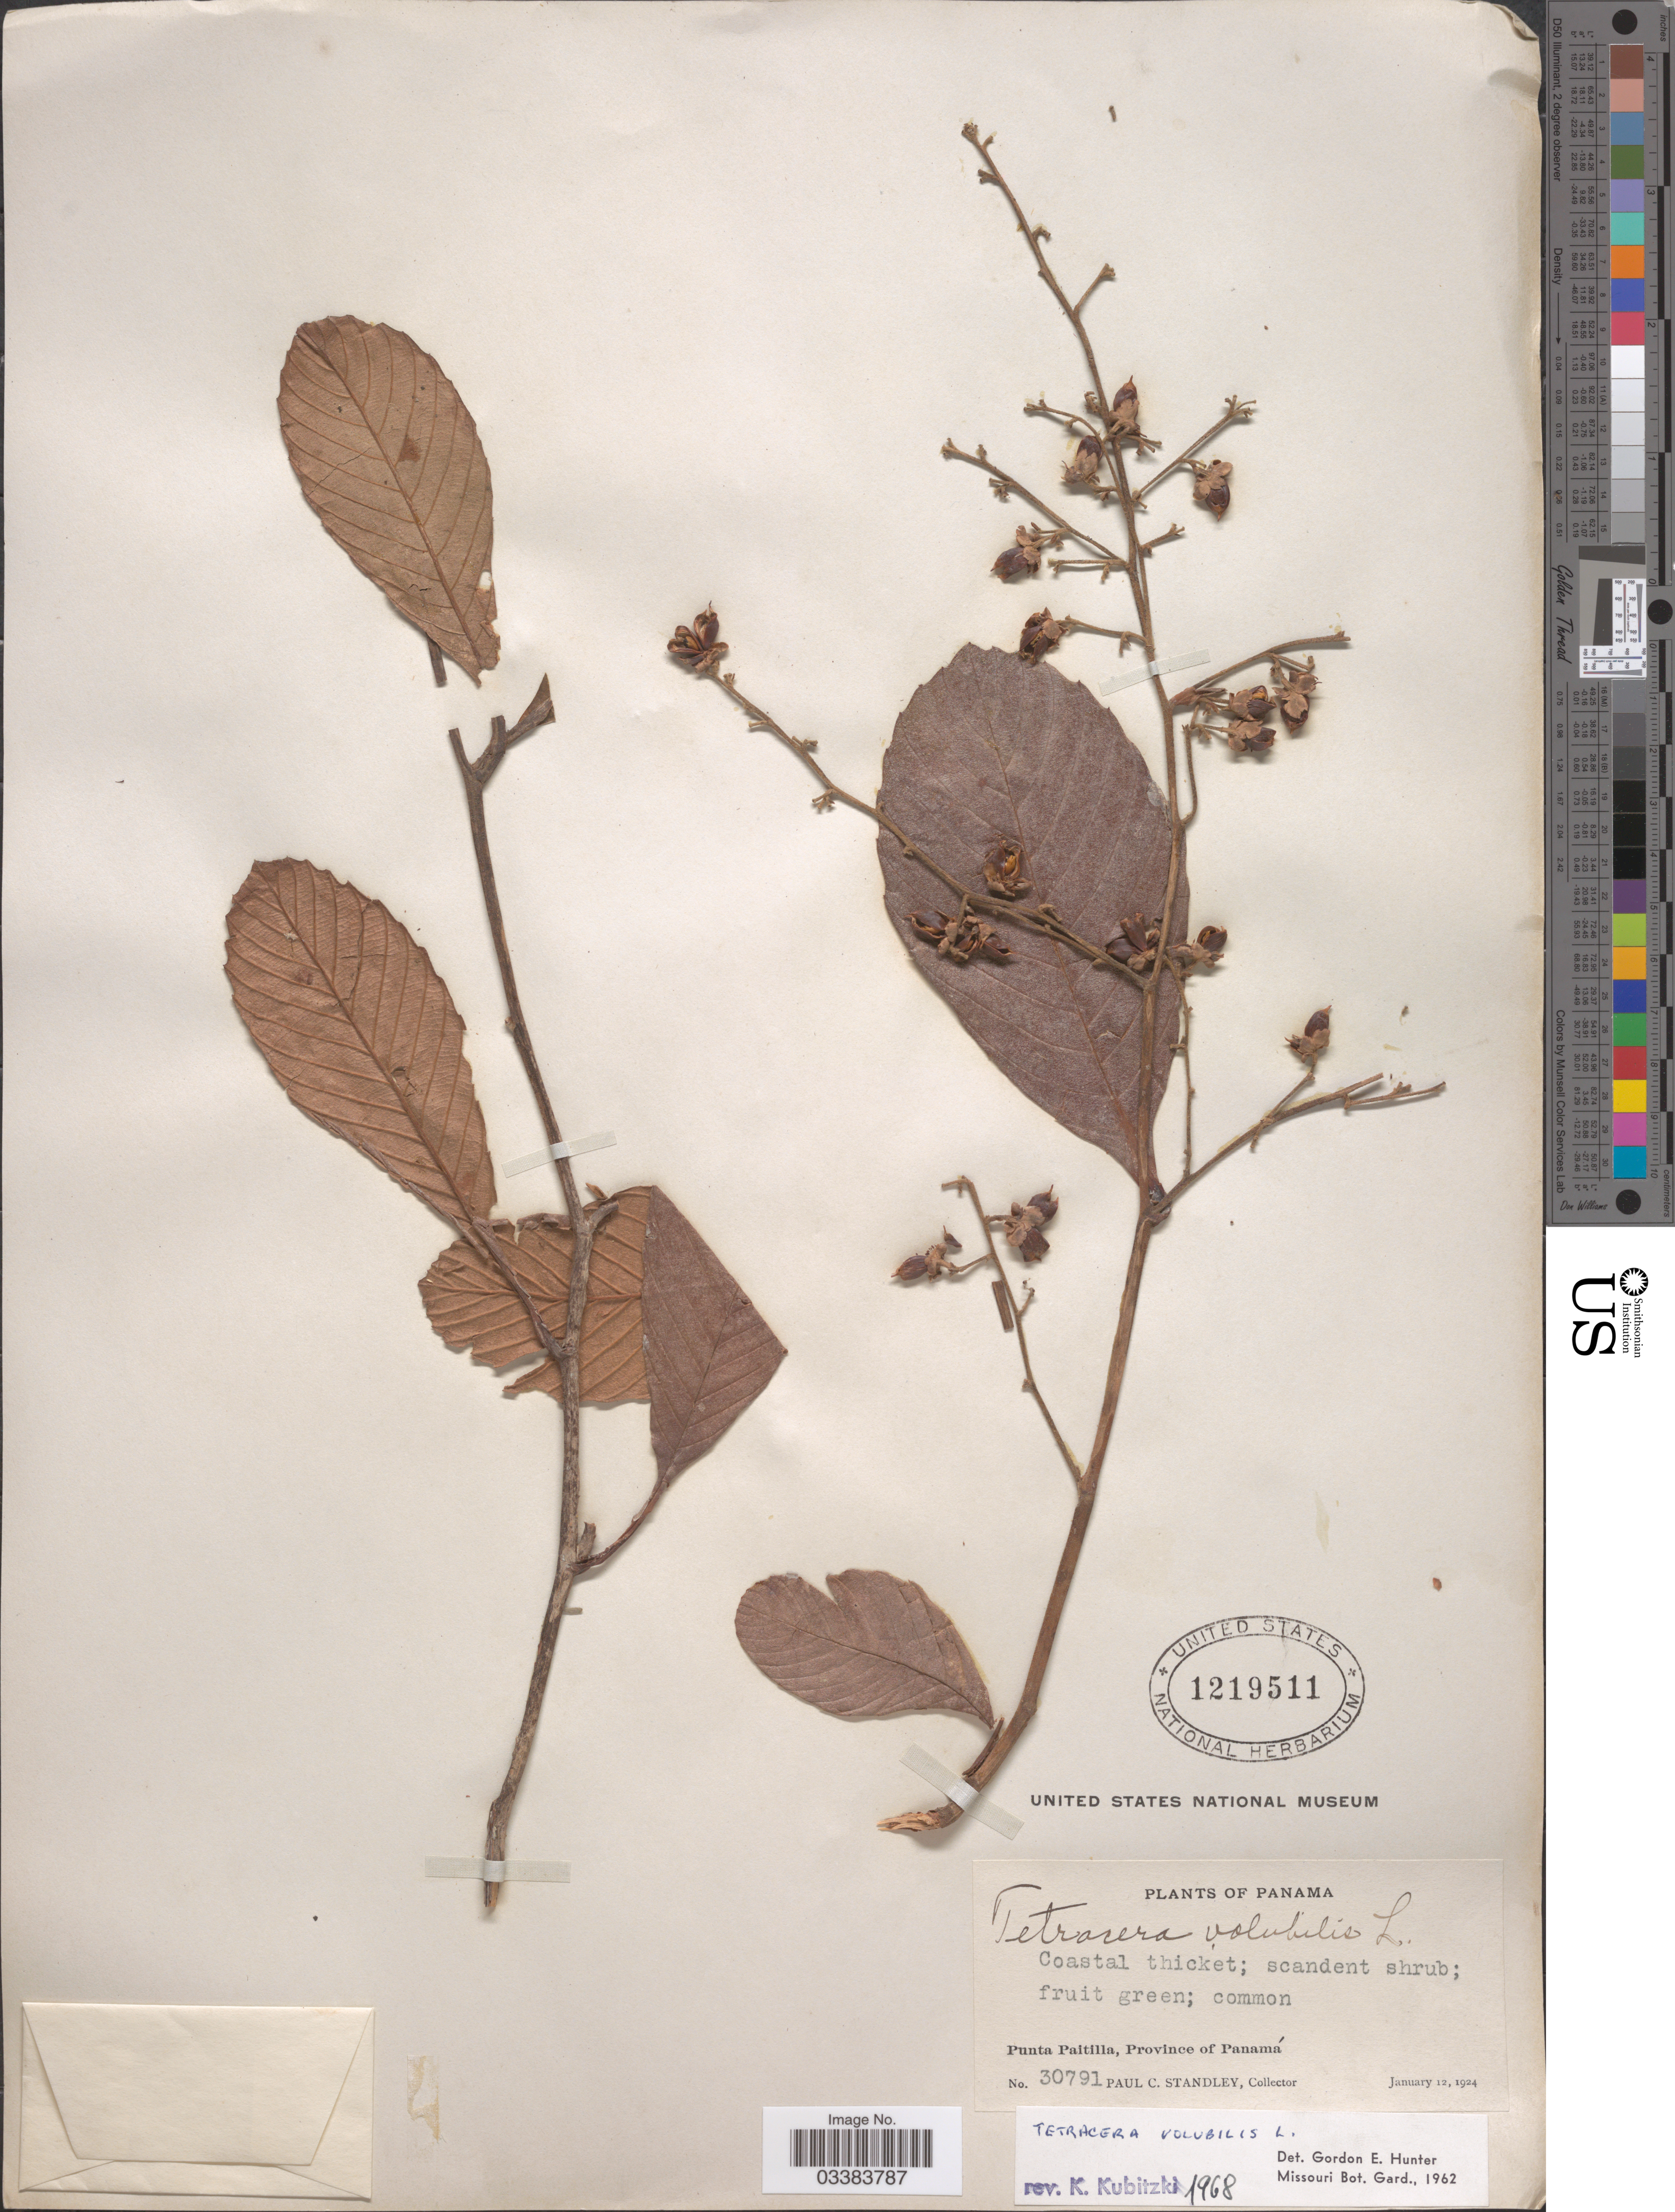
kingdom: Plantae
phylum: Tracheophyta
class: Magnoliopsida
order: Dilleniales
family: Dilleniaceae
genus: Tetracera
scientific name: Tetracera volubilis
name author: L.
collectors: P. C. Standley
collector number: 30791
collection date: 1924-01-12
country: Panama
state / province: Panamá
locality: Punta Paitilla.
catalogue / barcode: US 1219511